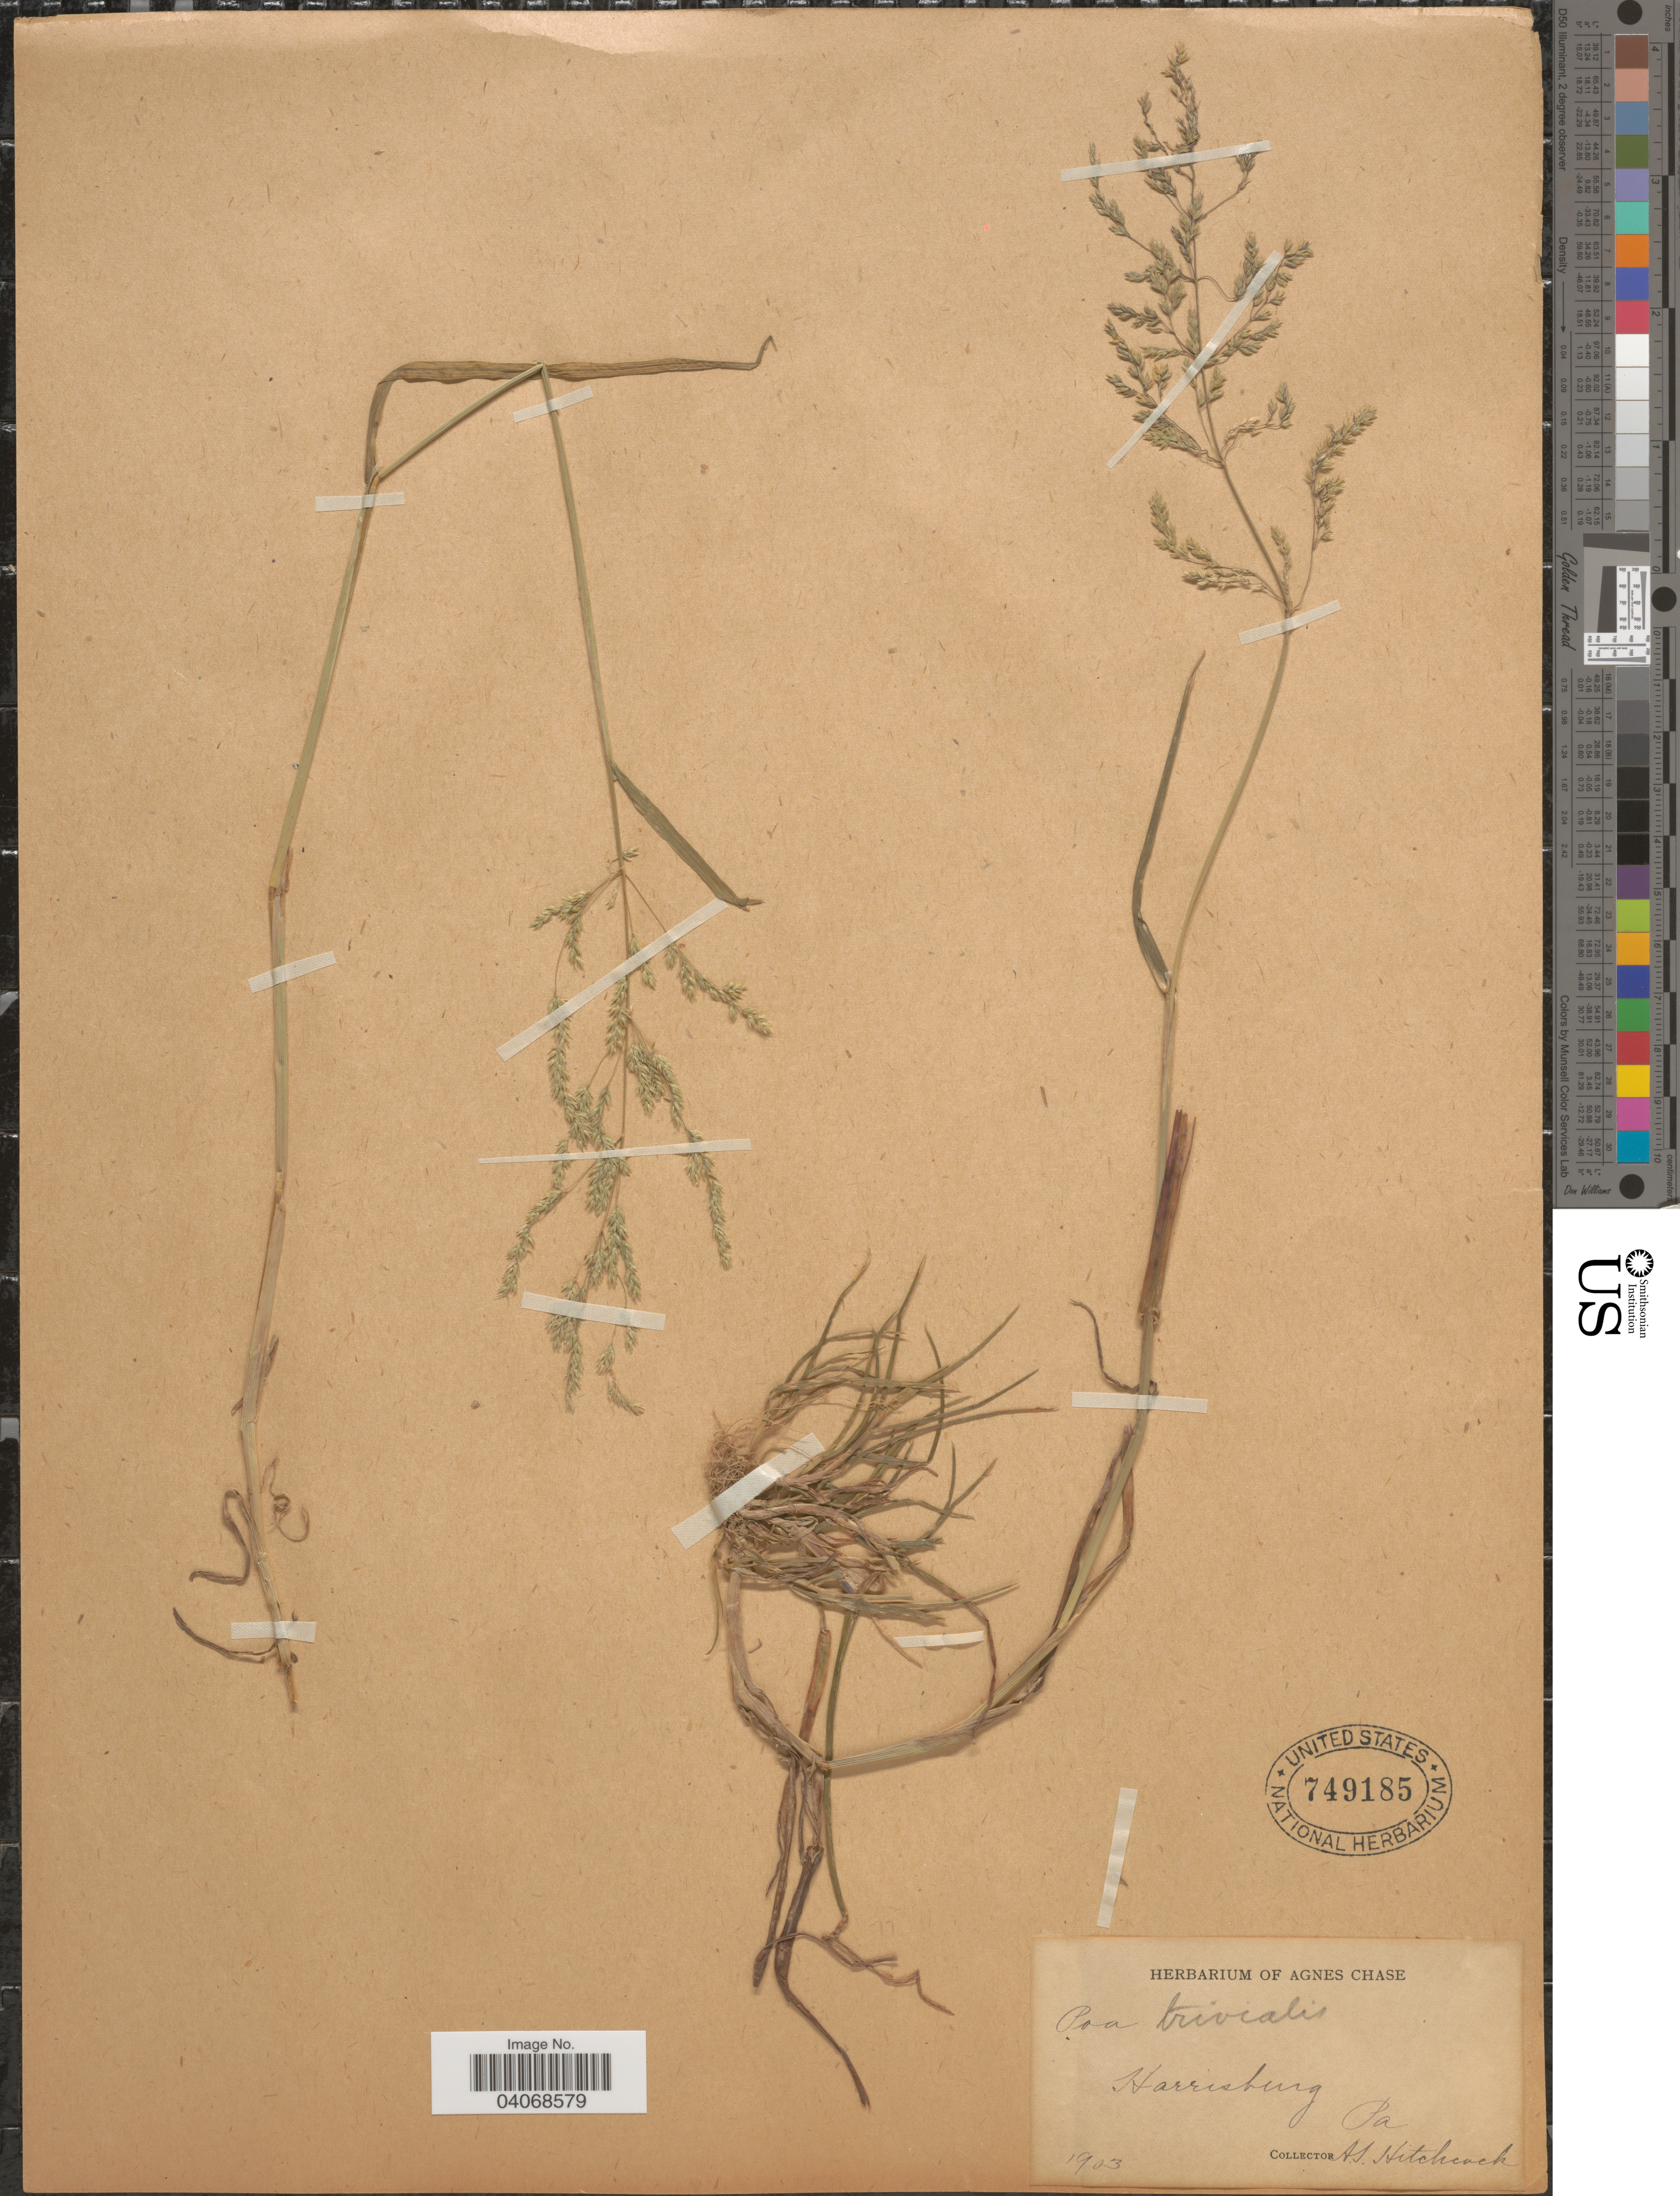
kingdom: Plantae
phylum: Tracheophyta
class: Liliopsida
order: Poales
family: Poaceae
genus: Poa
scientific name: Poa trivialis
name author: L.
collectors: A. Hichcock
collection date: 1903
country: United States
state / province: Pennsylvania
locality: Harrisburg.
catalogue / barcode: US 749185